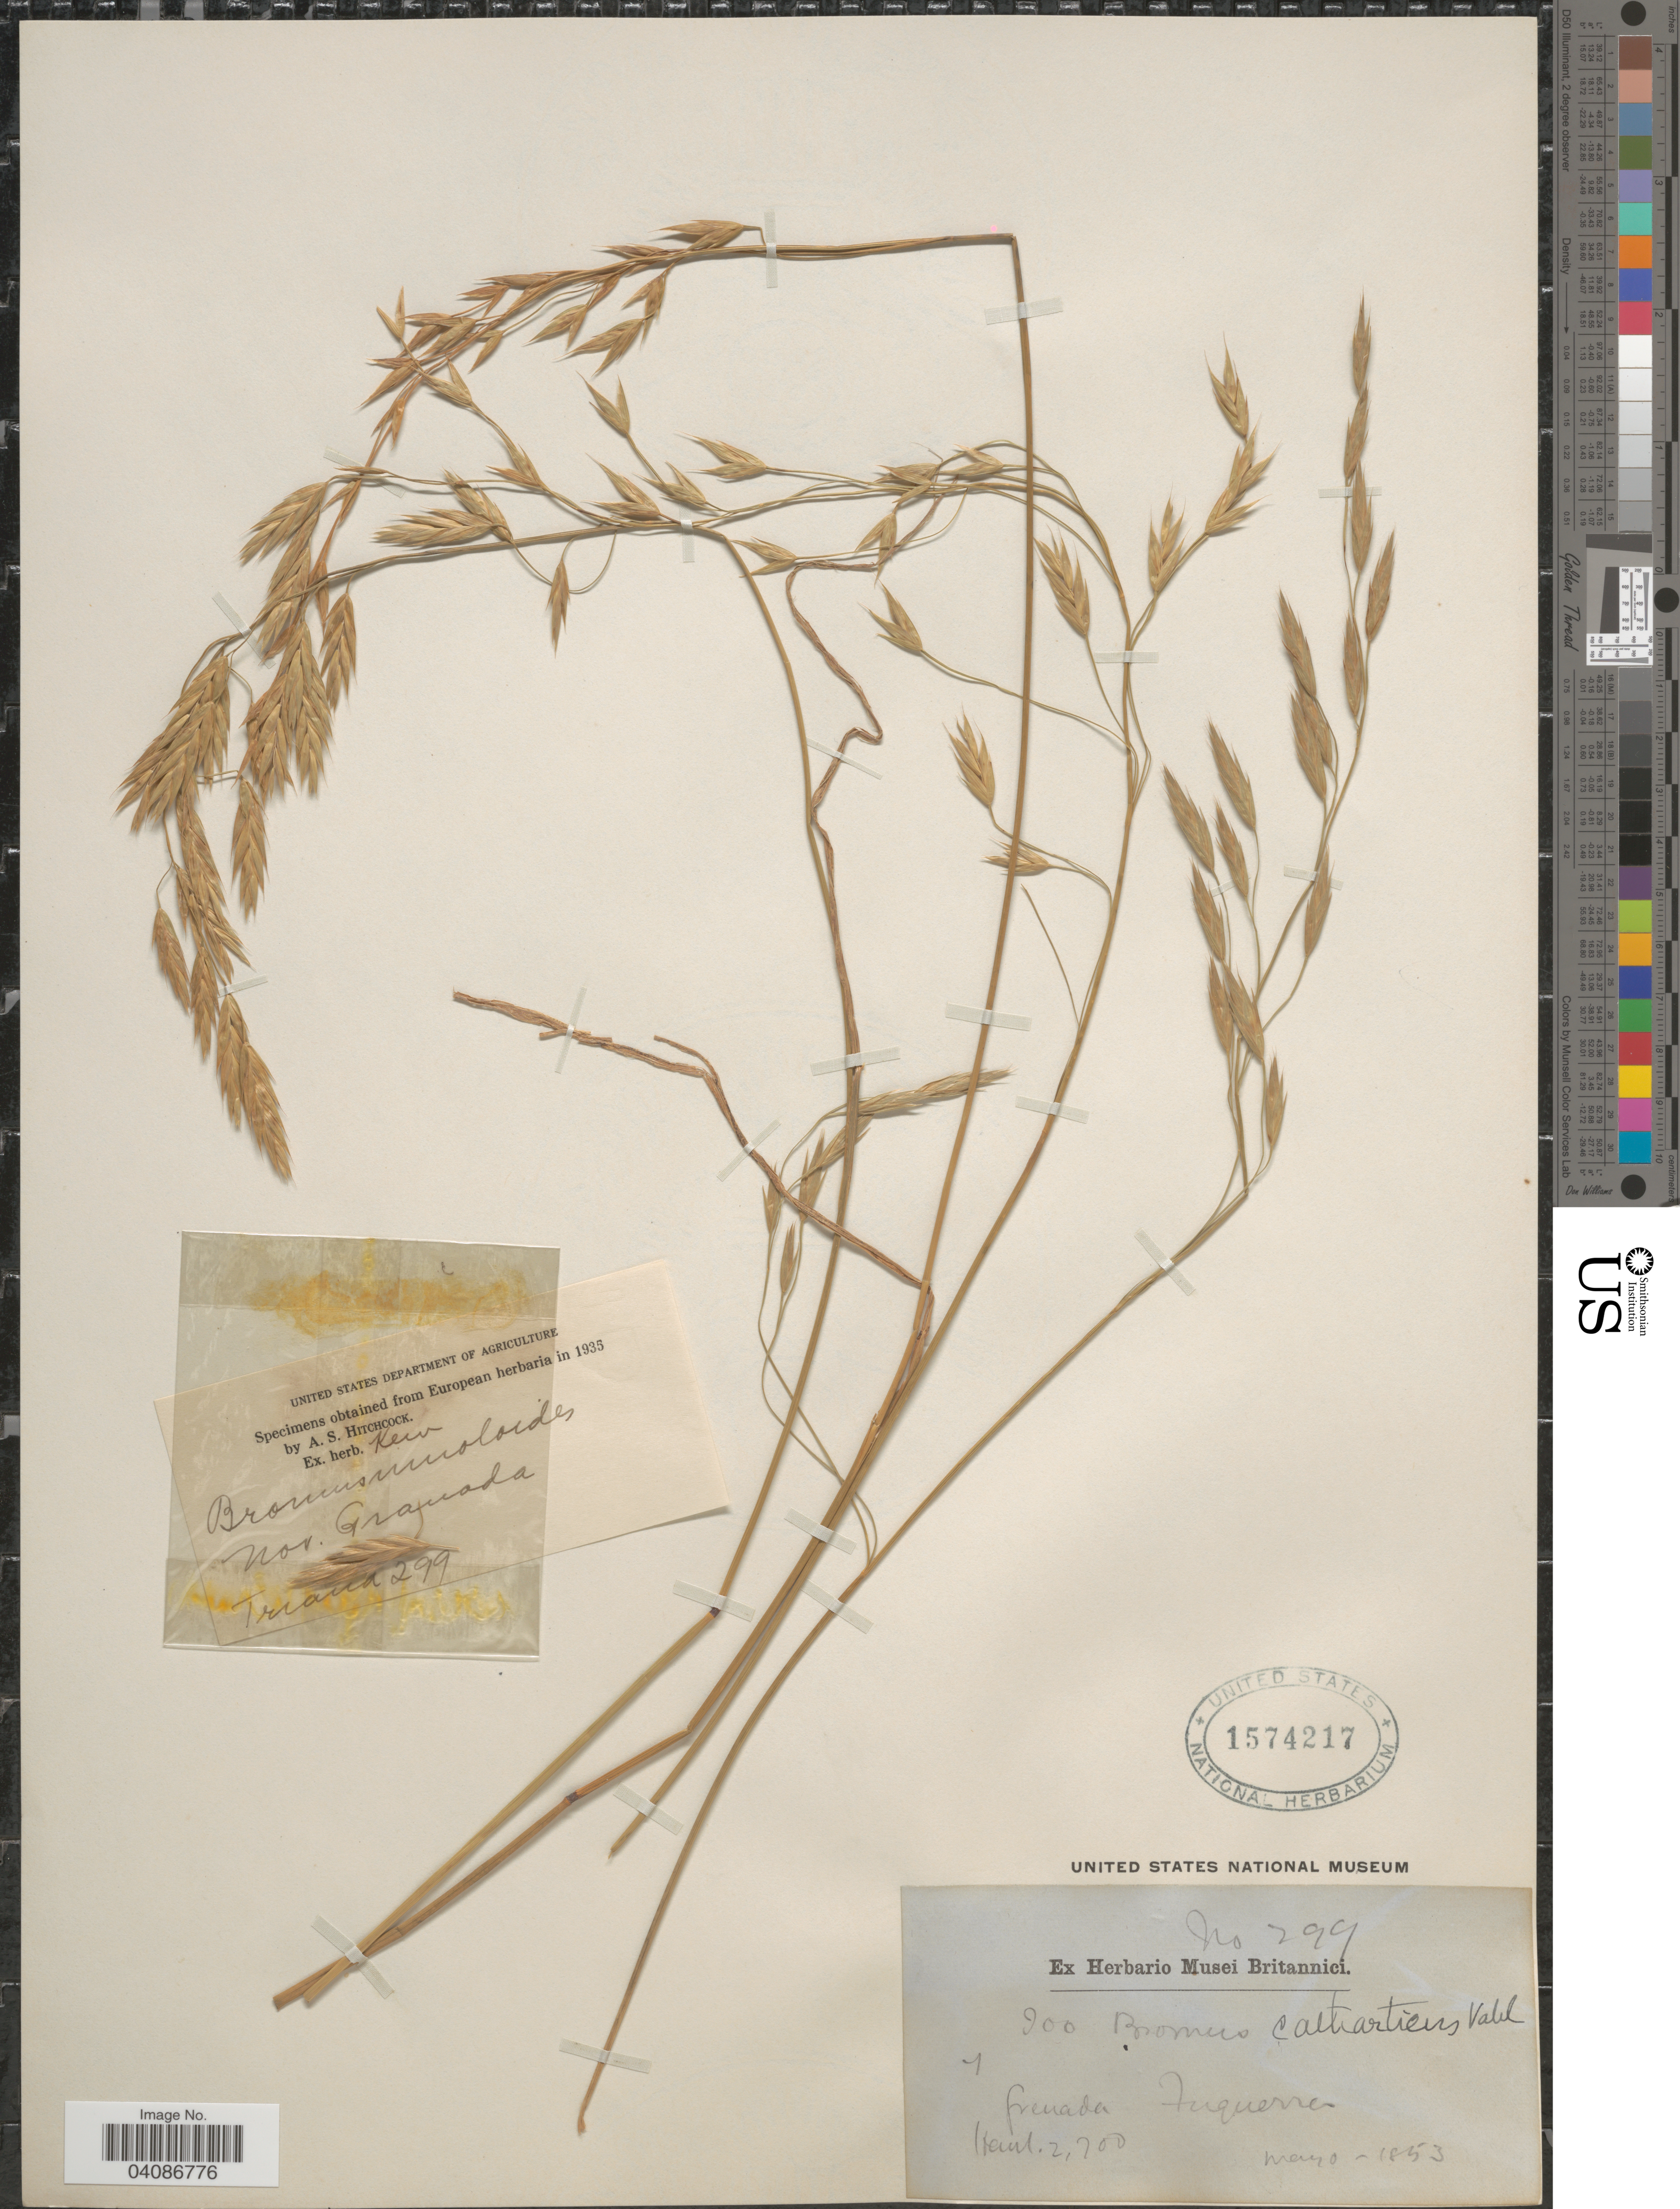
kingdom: Plantae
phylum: Tracheophyta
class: Liliopsida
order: Poales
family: Poaceae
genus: Bromus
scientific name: Bromus catharticus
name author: Vahl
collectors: Triana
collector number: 299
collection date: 1853-05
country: Colombia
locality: Nov. Granada. Tuquerres.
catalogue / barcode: US 1574217